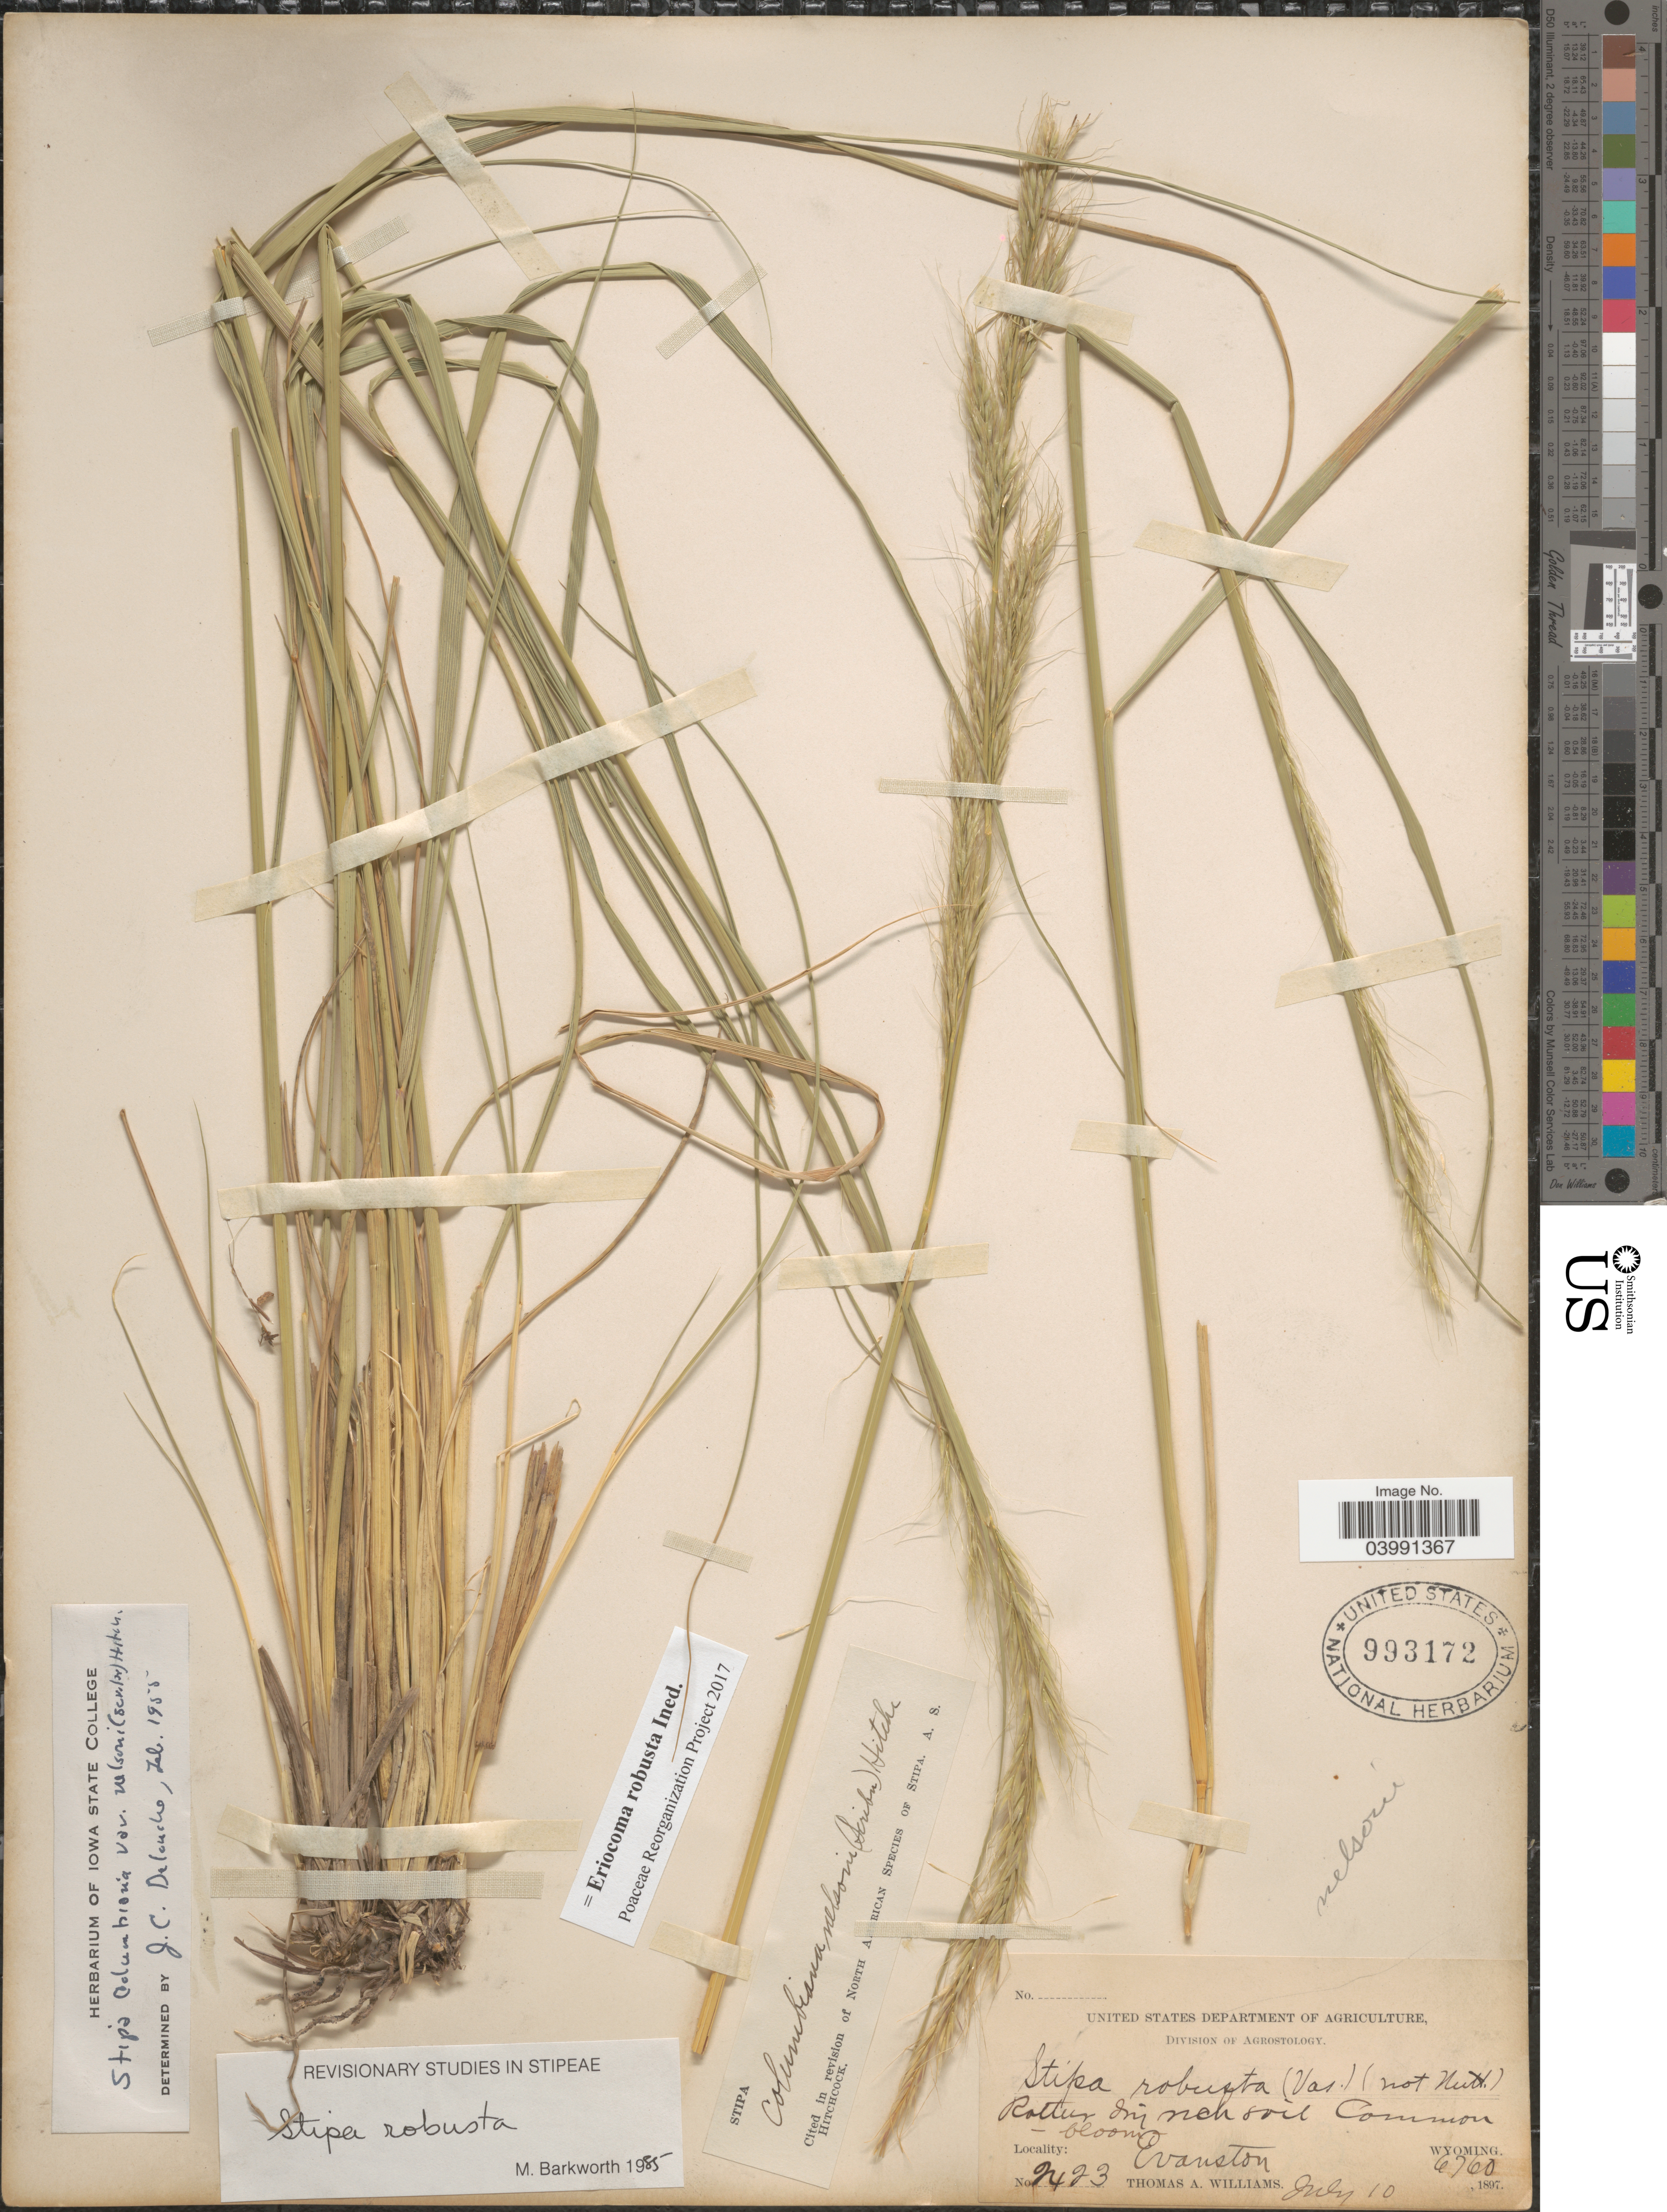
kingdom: Plantae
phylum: Tracheophyta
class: Liliopsida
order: Poales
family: Poaceae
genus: Eriocoma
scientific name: Eriocoma robusta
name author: (Vasey) Romasch.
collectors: T. A. Williams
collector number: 2423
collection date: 1897-07-10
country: United States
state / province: New Mexico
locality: Evanston.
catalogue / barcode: US 993172